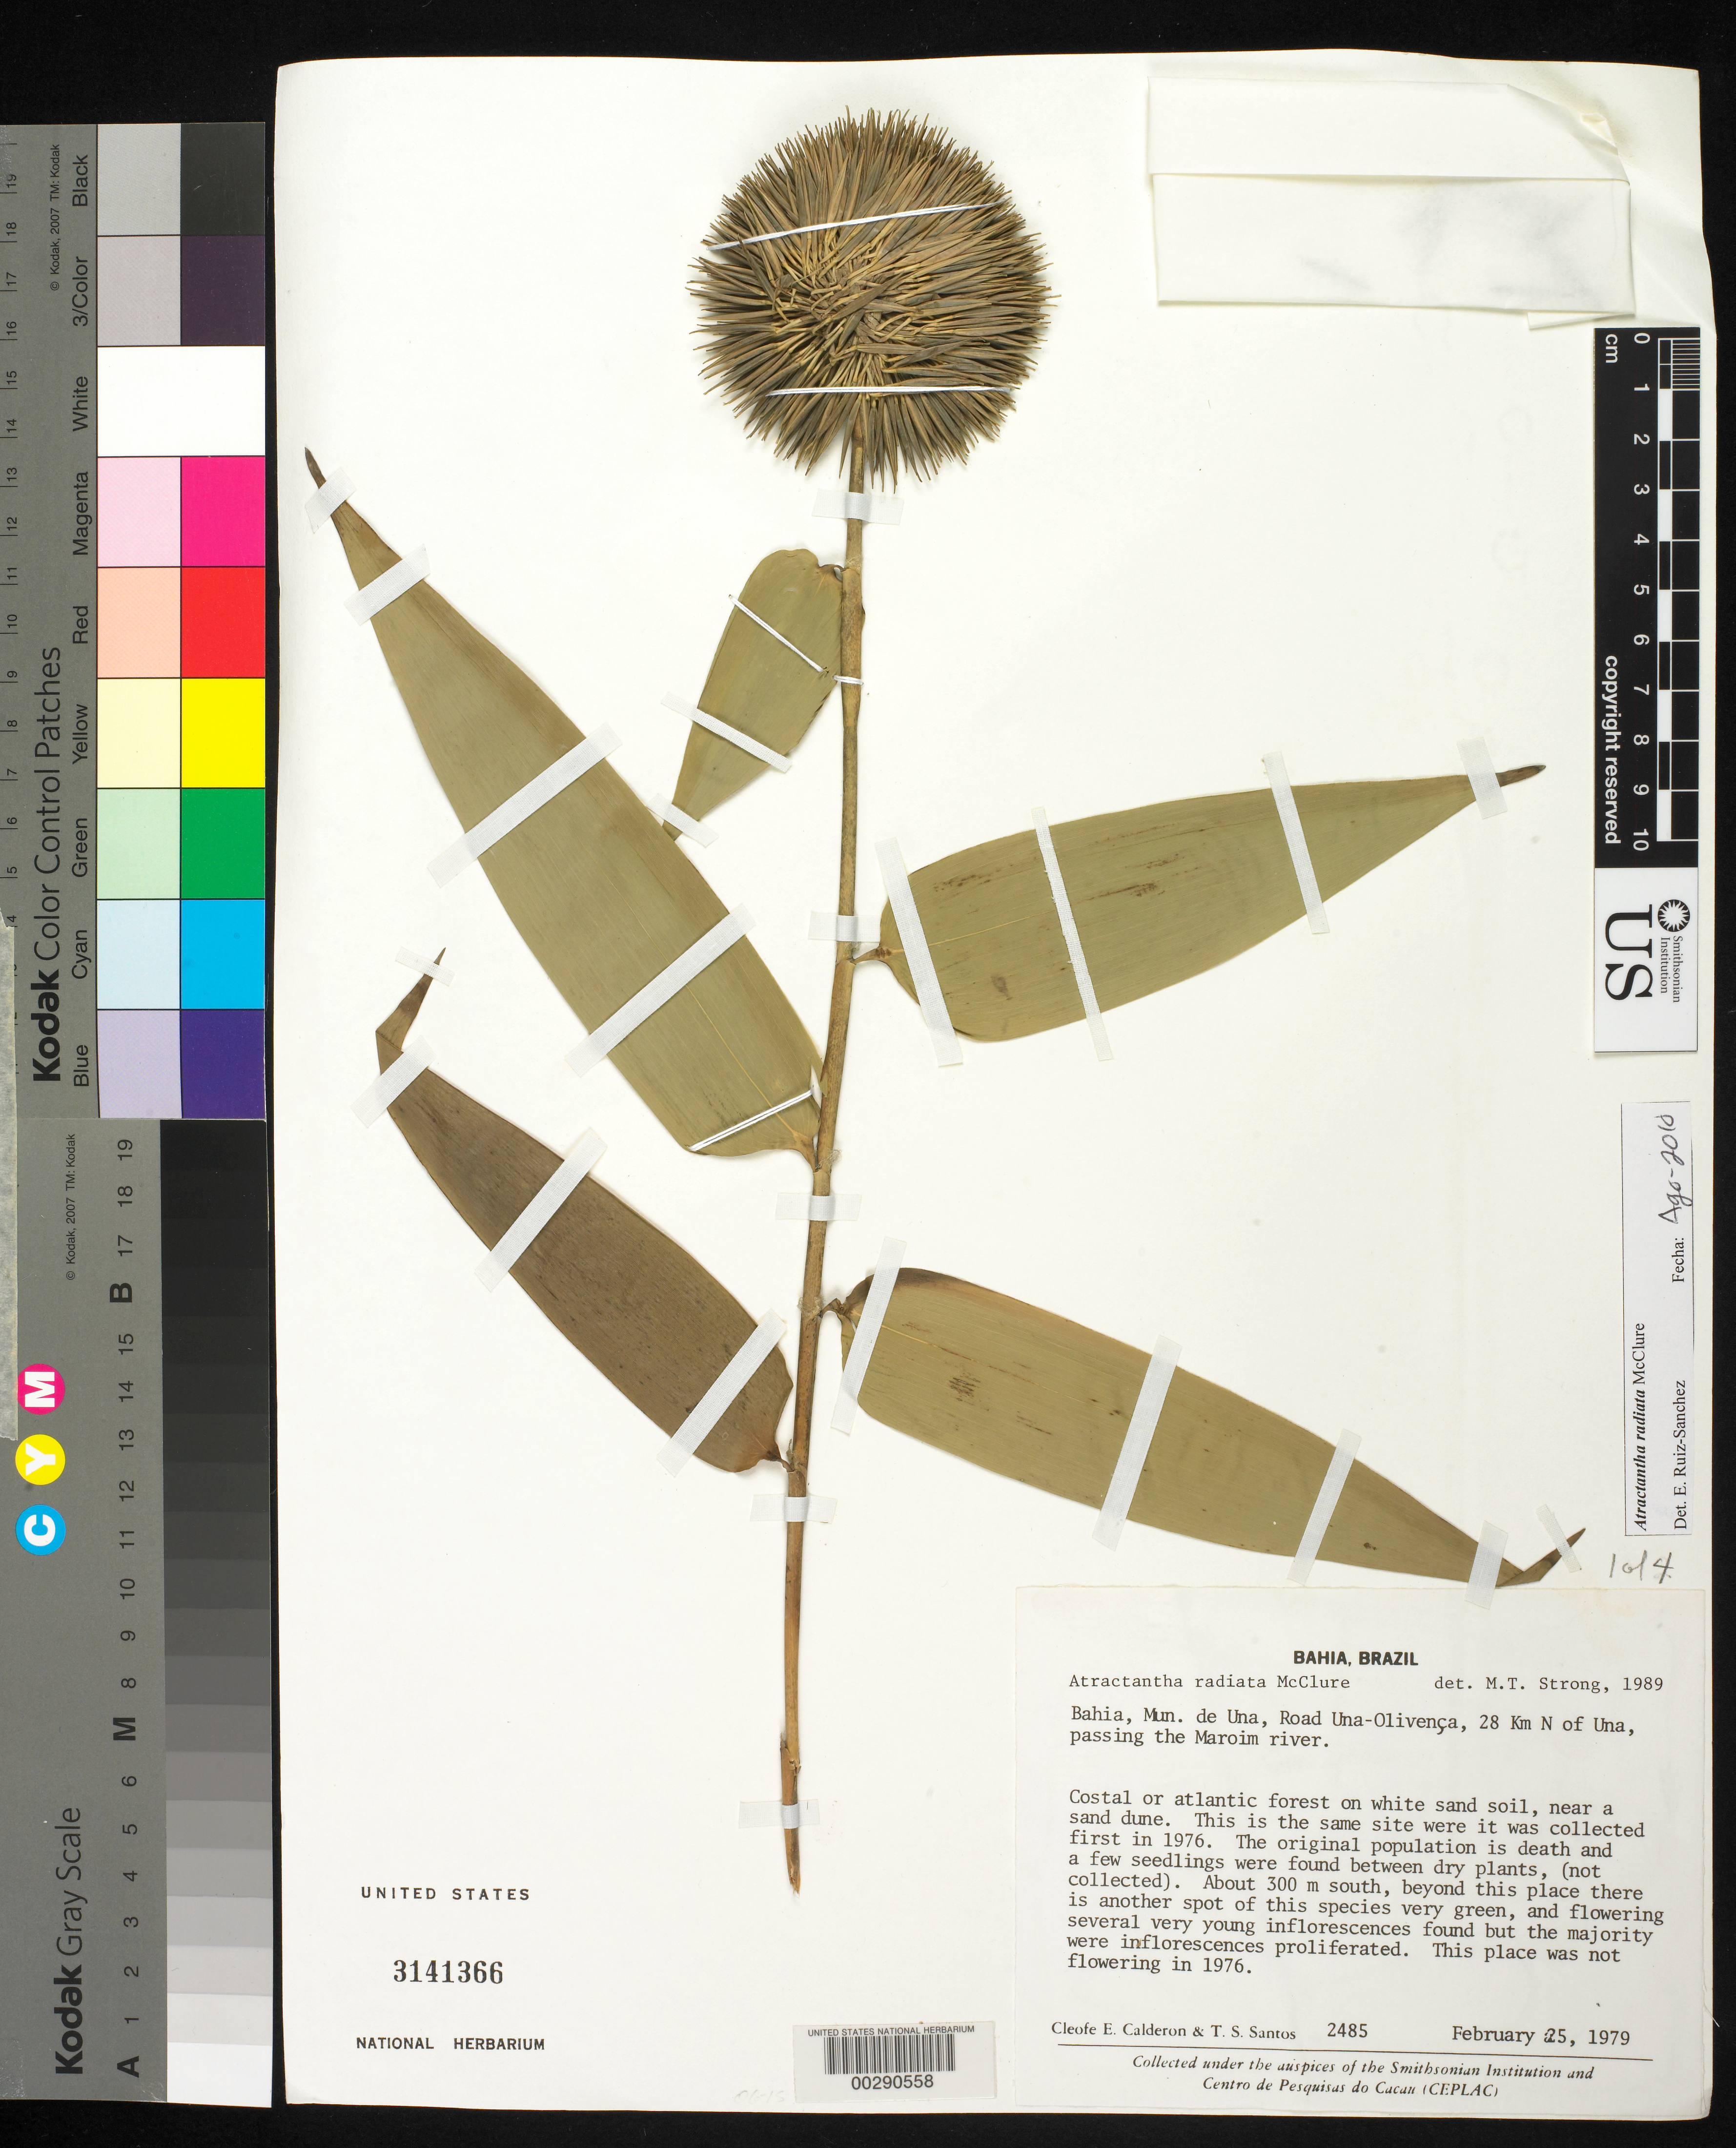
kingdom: Plantae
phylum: Tracheophyta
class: Liliopsida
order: Poales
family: Poaceae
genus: Atractantha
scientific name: Atractantha radiata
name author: McClure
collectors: C. E. Calderón & T. S. Santos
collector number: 2485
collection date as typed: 25 Feb 1979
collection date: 1979-02-25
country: Brazil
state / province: Bahia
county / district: Una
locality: Road una-olivenca 28 km n of una, passing the maroim river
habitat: Coastal or altantic forest on white sand soil near a sand dune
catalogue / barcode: US 3141366